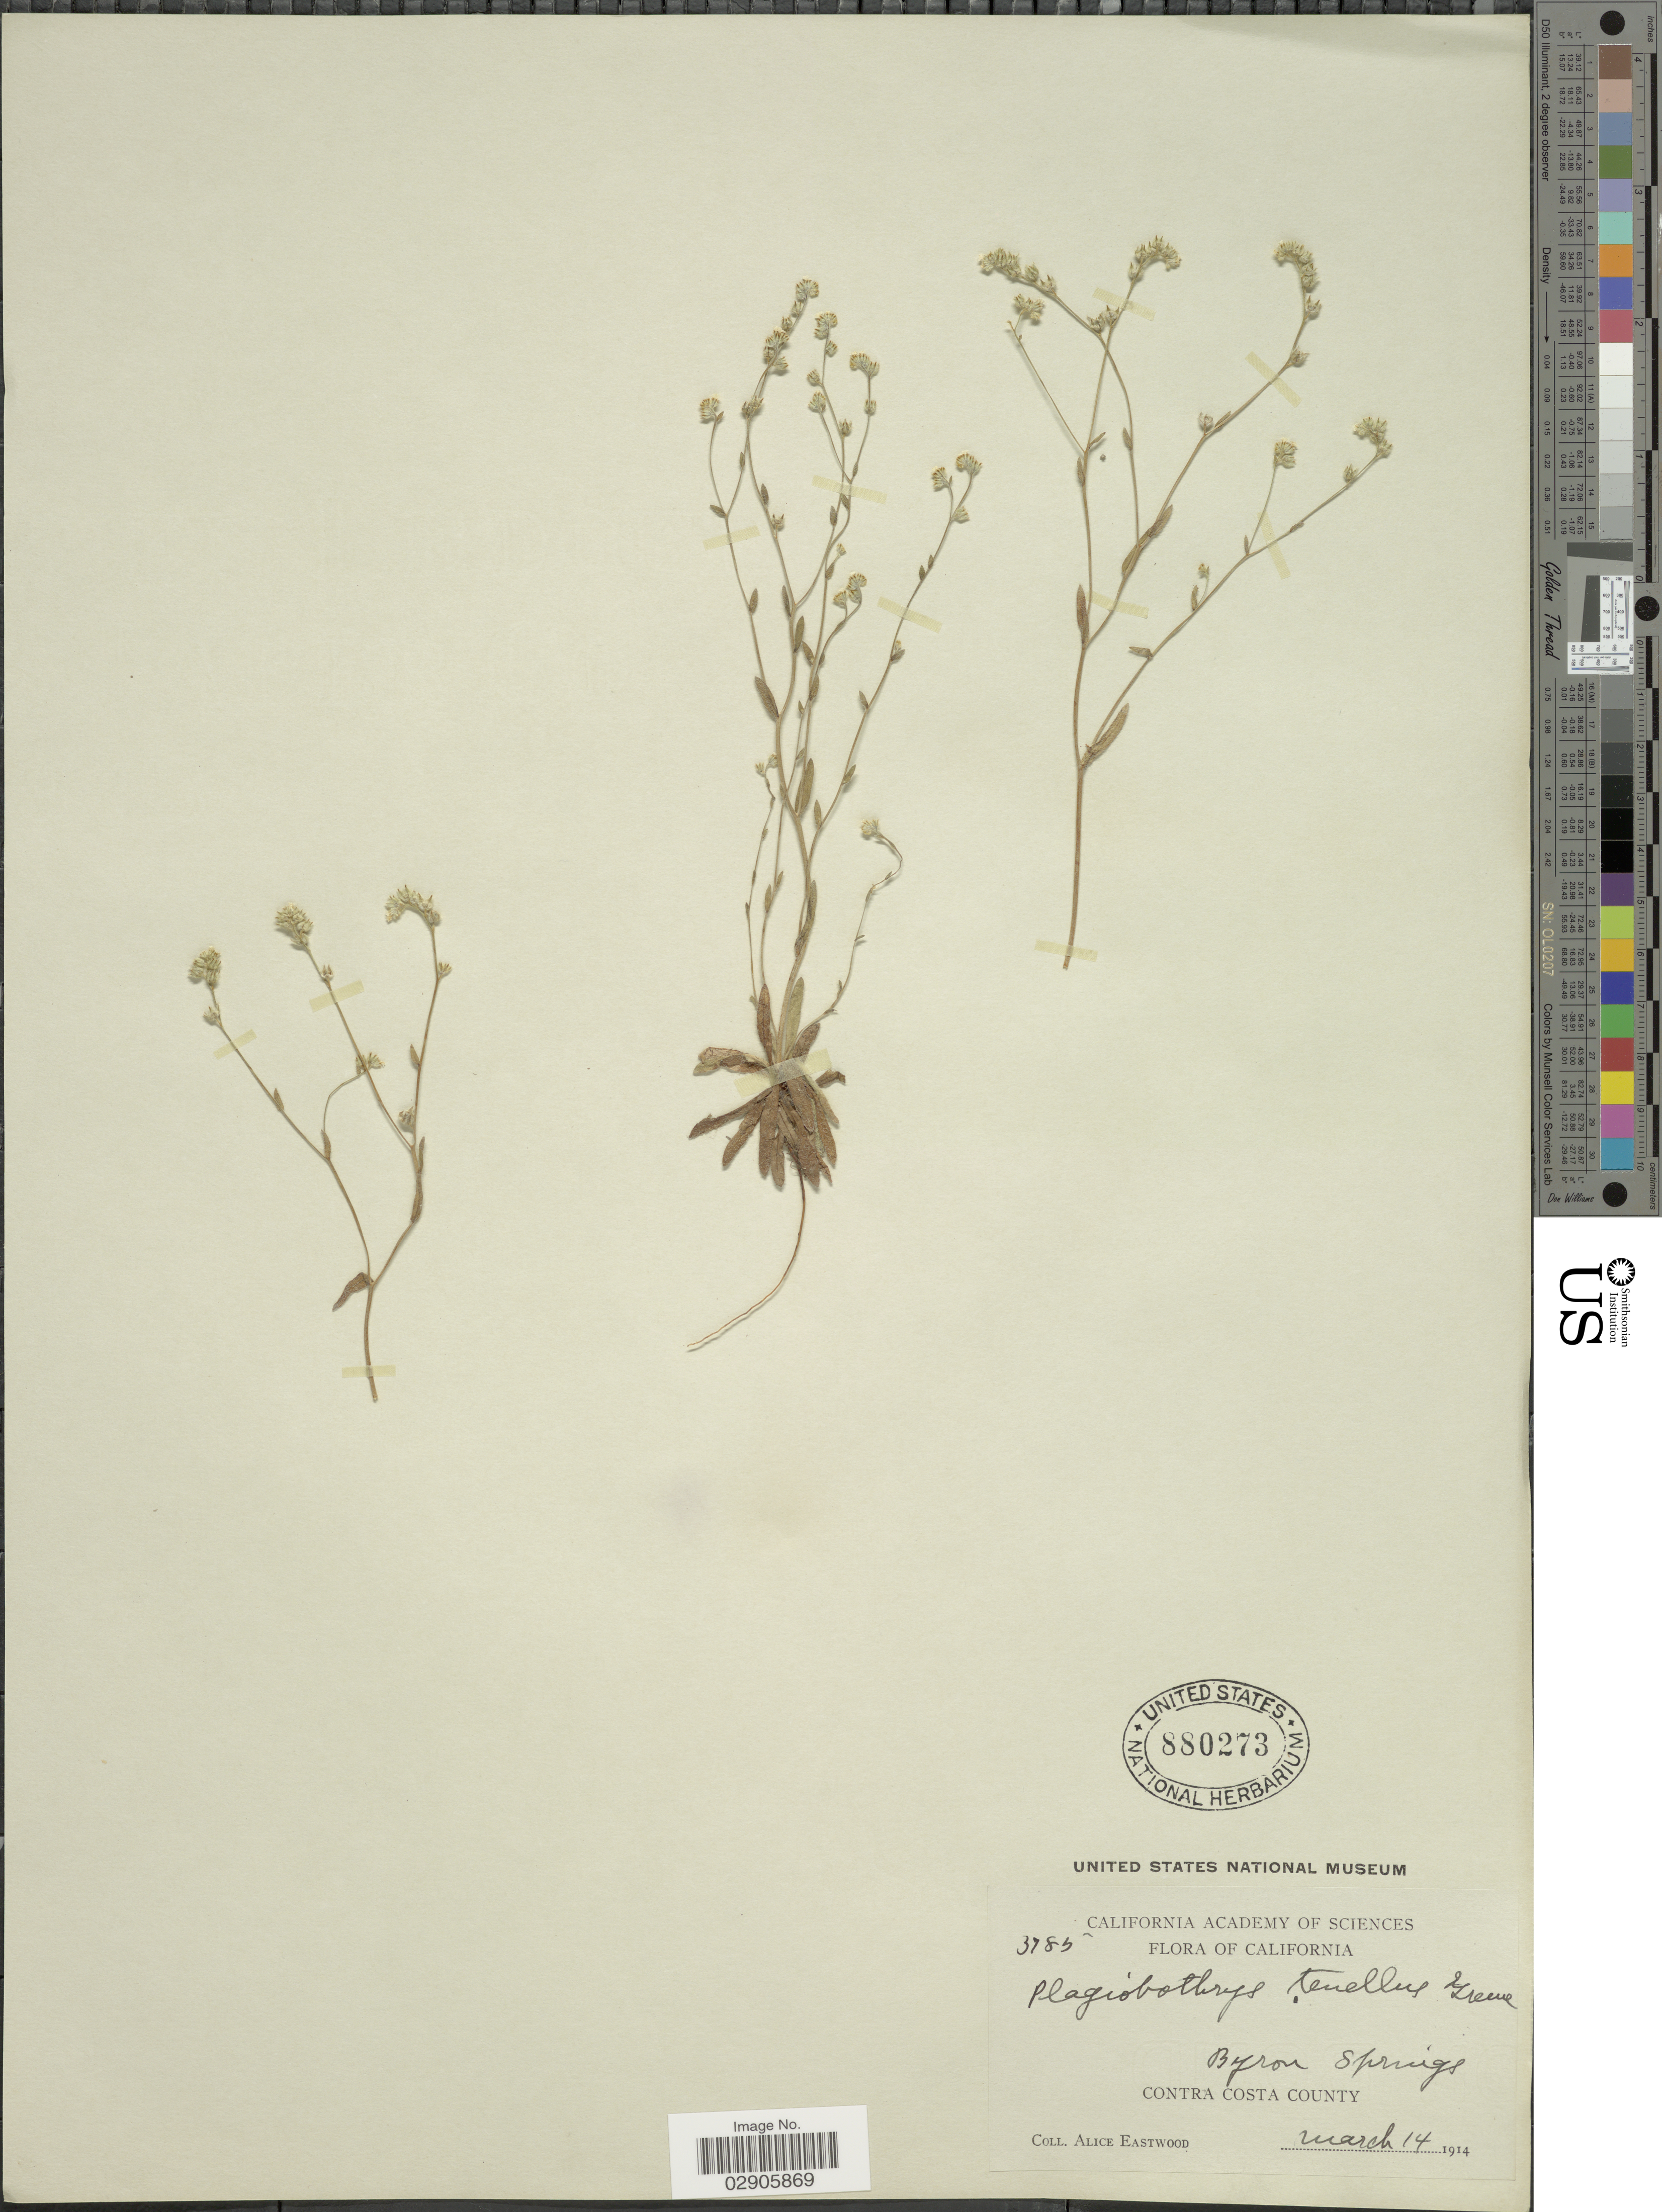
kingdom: Plantae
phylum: Tracheophyta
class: Magnoliopsida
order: Boraginales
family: Boraginaceae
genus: Plagiobothrys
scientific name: Plagiobothrys tenellus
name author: (Nutt.) A. Gray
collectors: A. Eastwood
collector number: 3785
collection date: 1914-03-14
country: United States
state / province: California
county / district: Contra Costa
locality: Byron Springs. Contra Costa County.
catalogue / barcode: US 880273